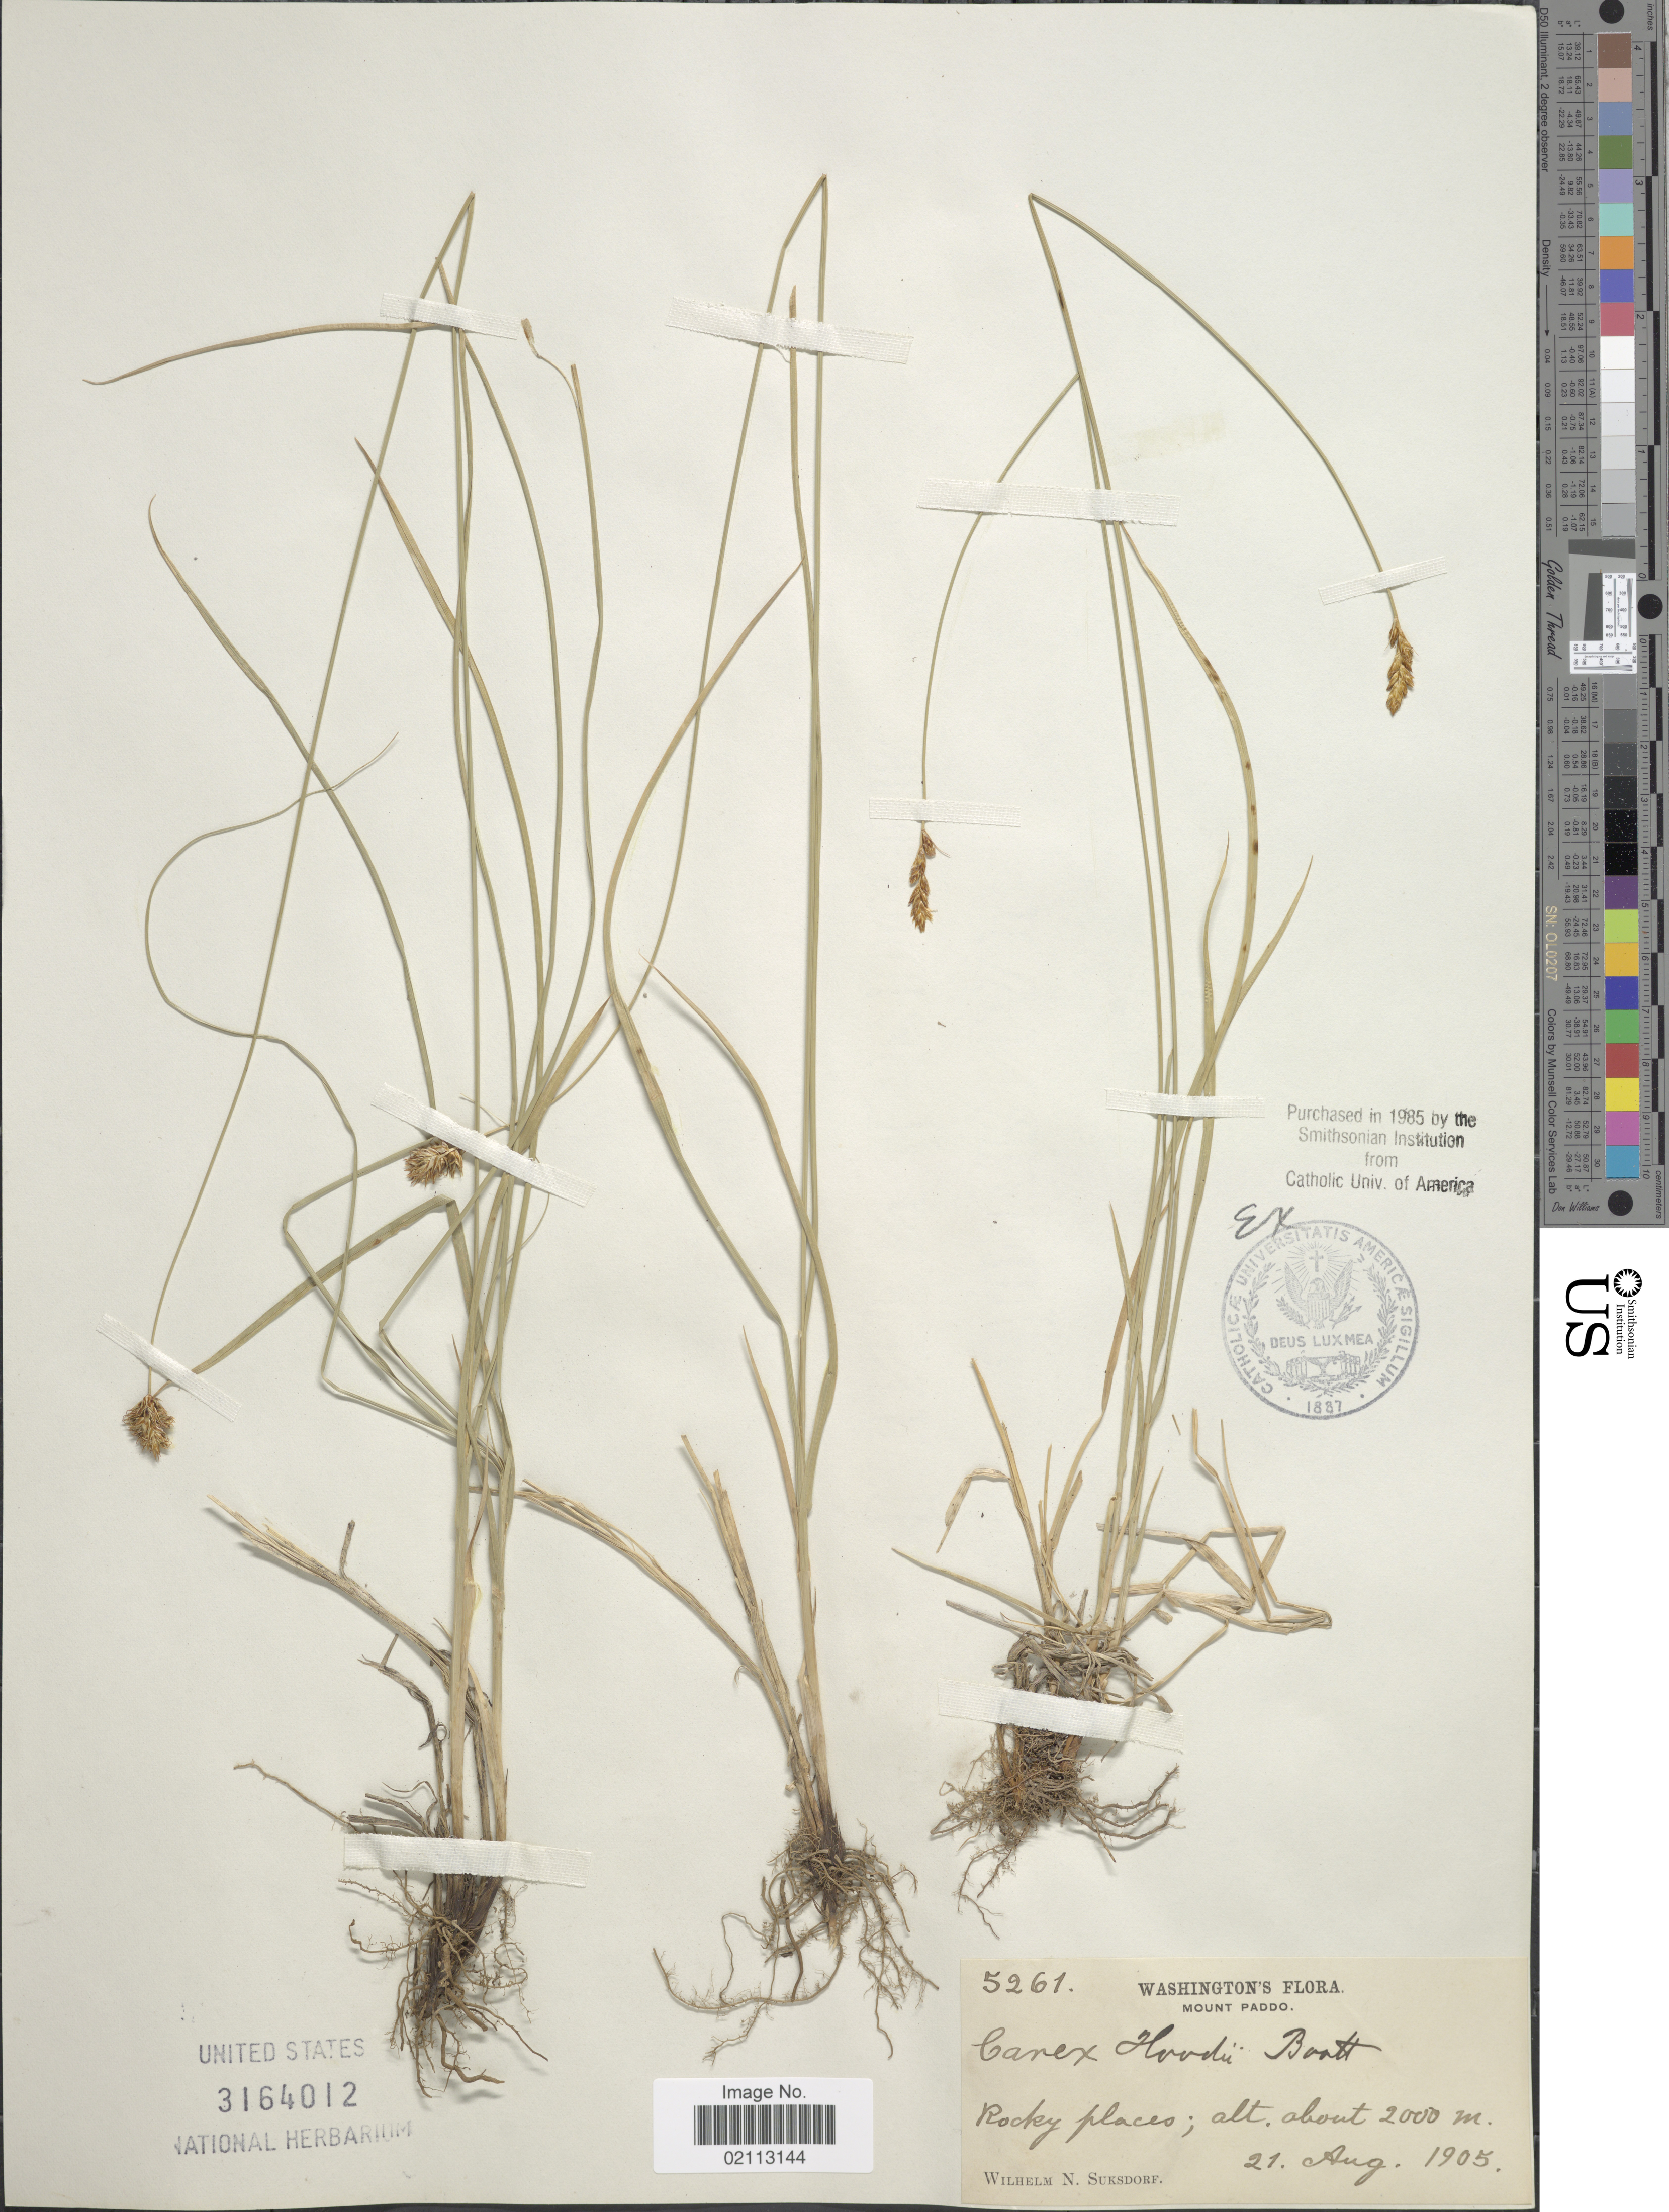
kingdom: Plantae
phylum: Tracheophyta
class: Liliopsida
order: Poales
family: Cyperaceae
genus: Carex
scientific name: Carex hoodii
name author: Boott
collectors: W. N. Suksdorf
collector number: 5261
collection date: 1905-08-21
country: United States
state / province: Washington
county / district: Skamania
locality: Mount Paddo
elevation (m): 2000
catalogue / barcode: US 3164012